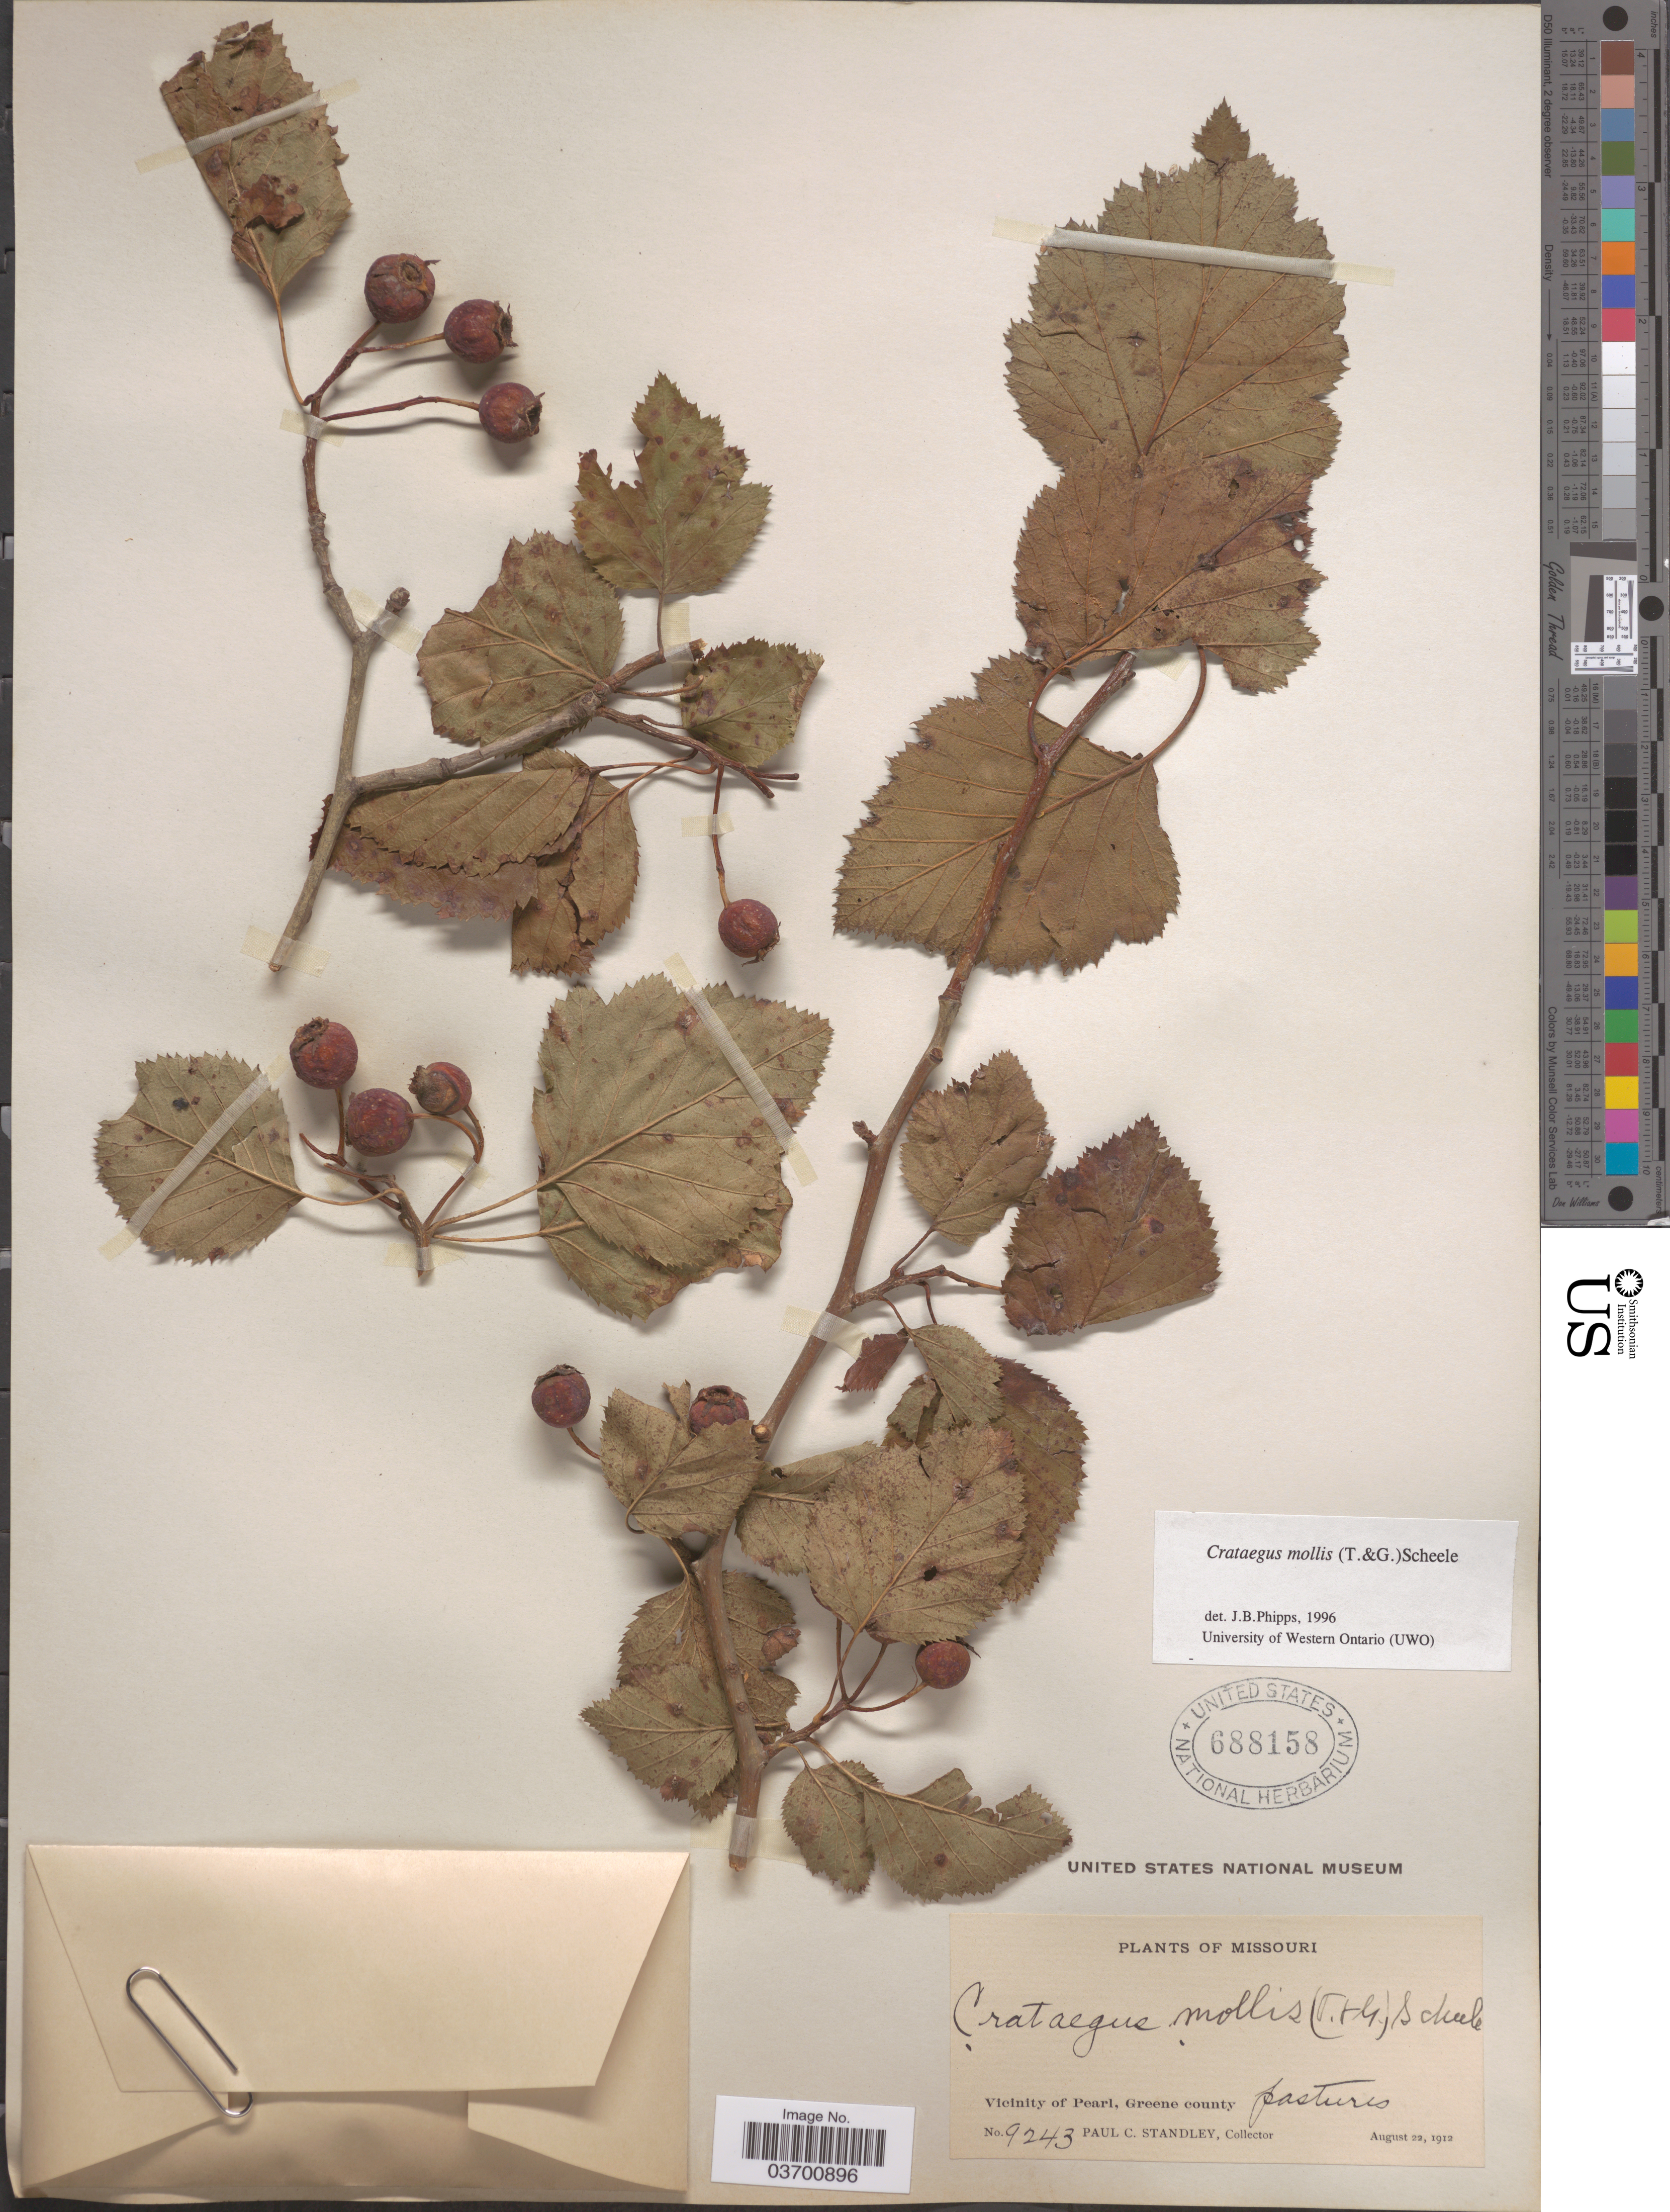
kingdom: Plantae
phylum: Tracheophyta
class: Magnoliopsida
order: Rosales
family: Rosaceae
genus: Crataegus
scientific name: Crataegus mollis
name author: (Torr. & A. Gray) Scheele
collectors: P. C. Standley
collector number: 9243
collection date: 1912-08-22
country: United States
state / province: Missouri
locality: Vicinity of Pearl, Greene county.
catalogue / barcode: US 688158